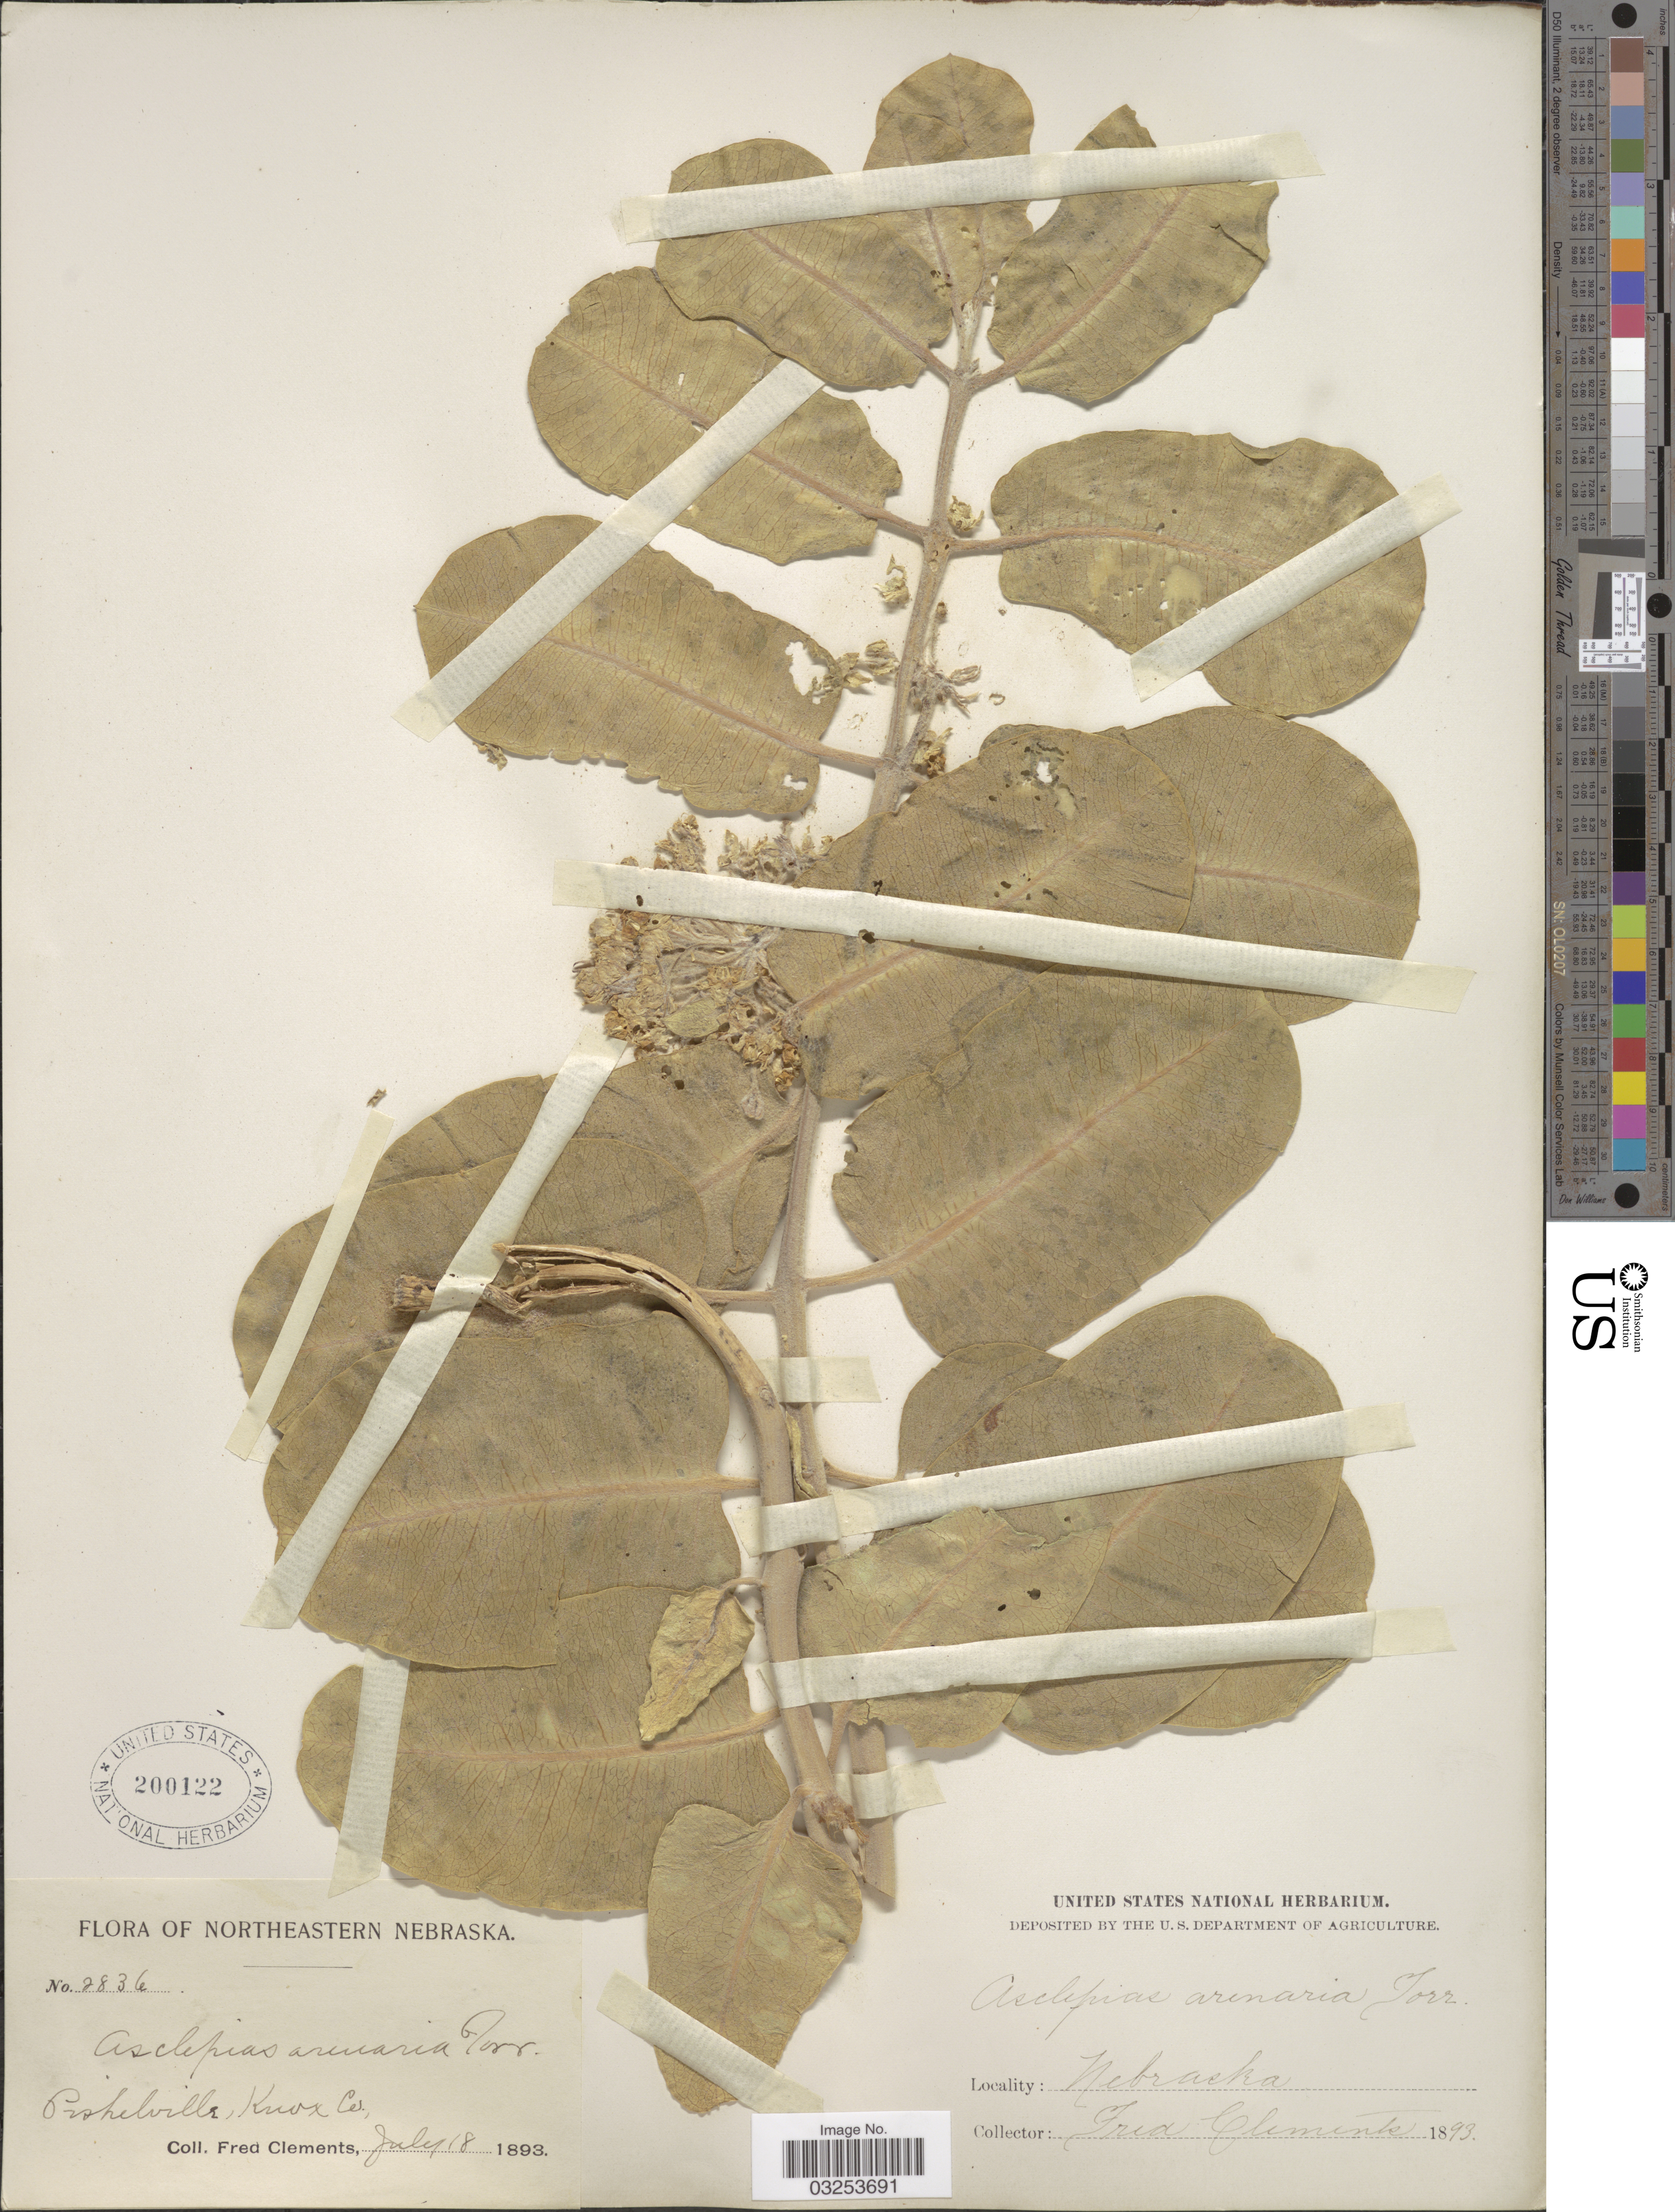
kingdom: Plantae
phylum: Tracheophyta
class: Magnoliopsida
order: Gentianales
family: Apocynaceae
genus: Asclepias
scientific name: Asclepias arenaria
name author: Torr.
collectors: F. Clements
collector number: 2836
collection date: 1893-07-18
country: United States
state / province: Nebraska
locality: Northeastern Nebraska. Pishelville, Knox Co.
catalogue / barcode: US 200122